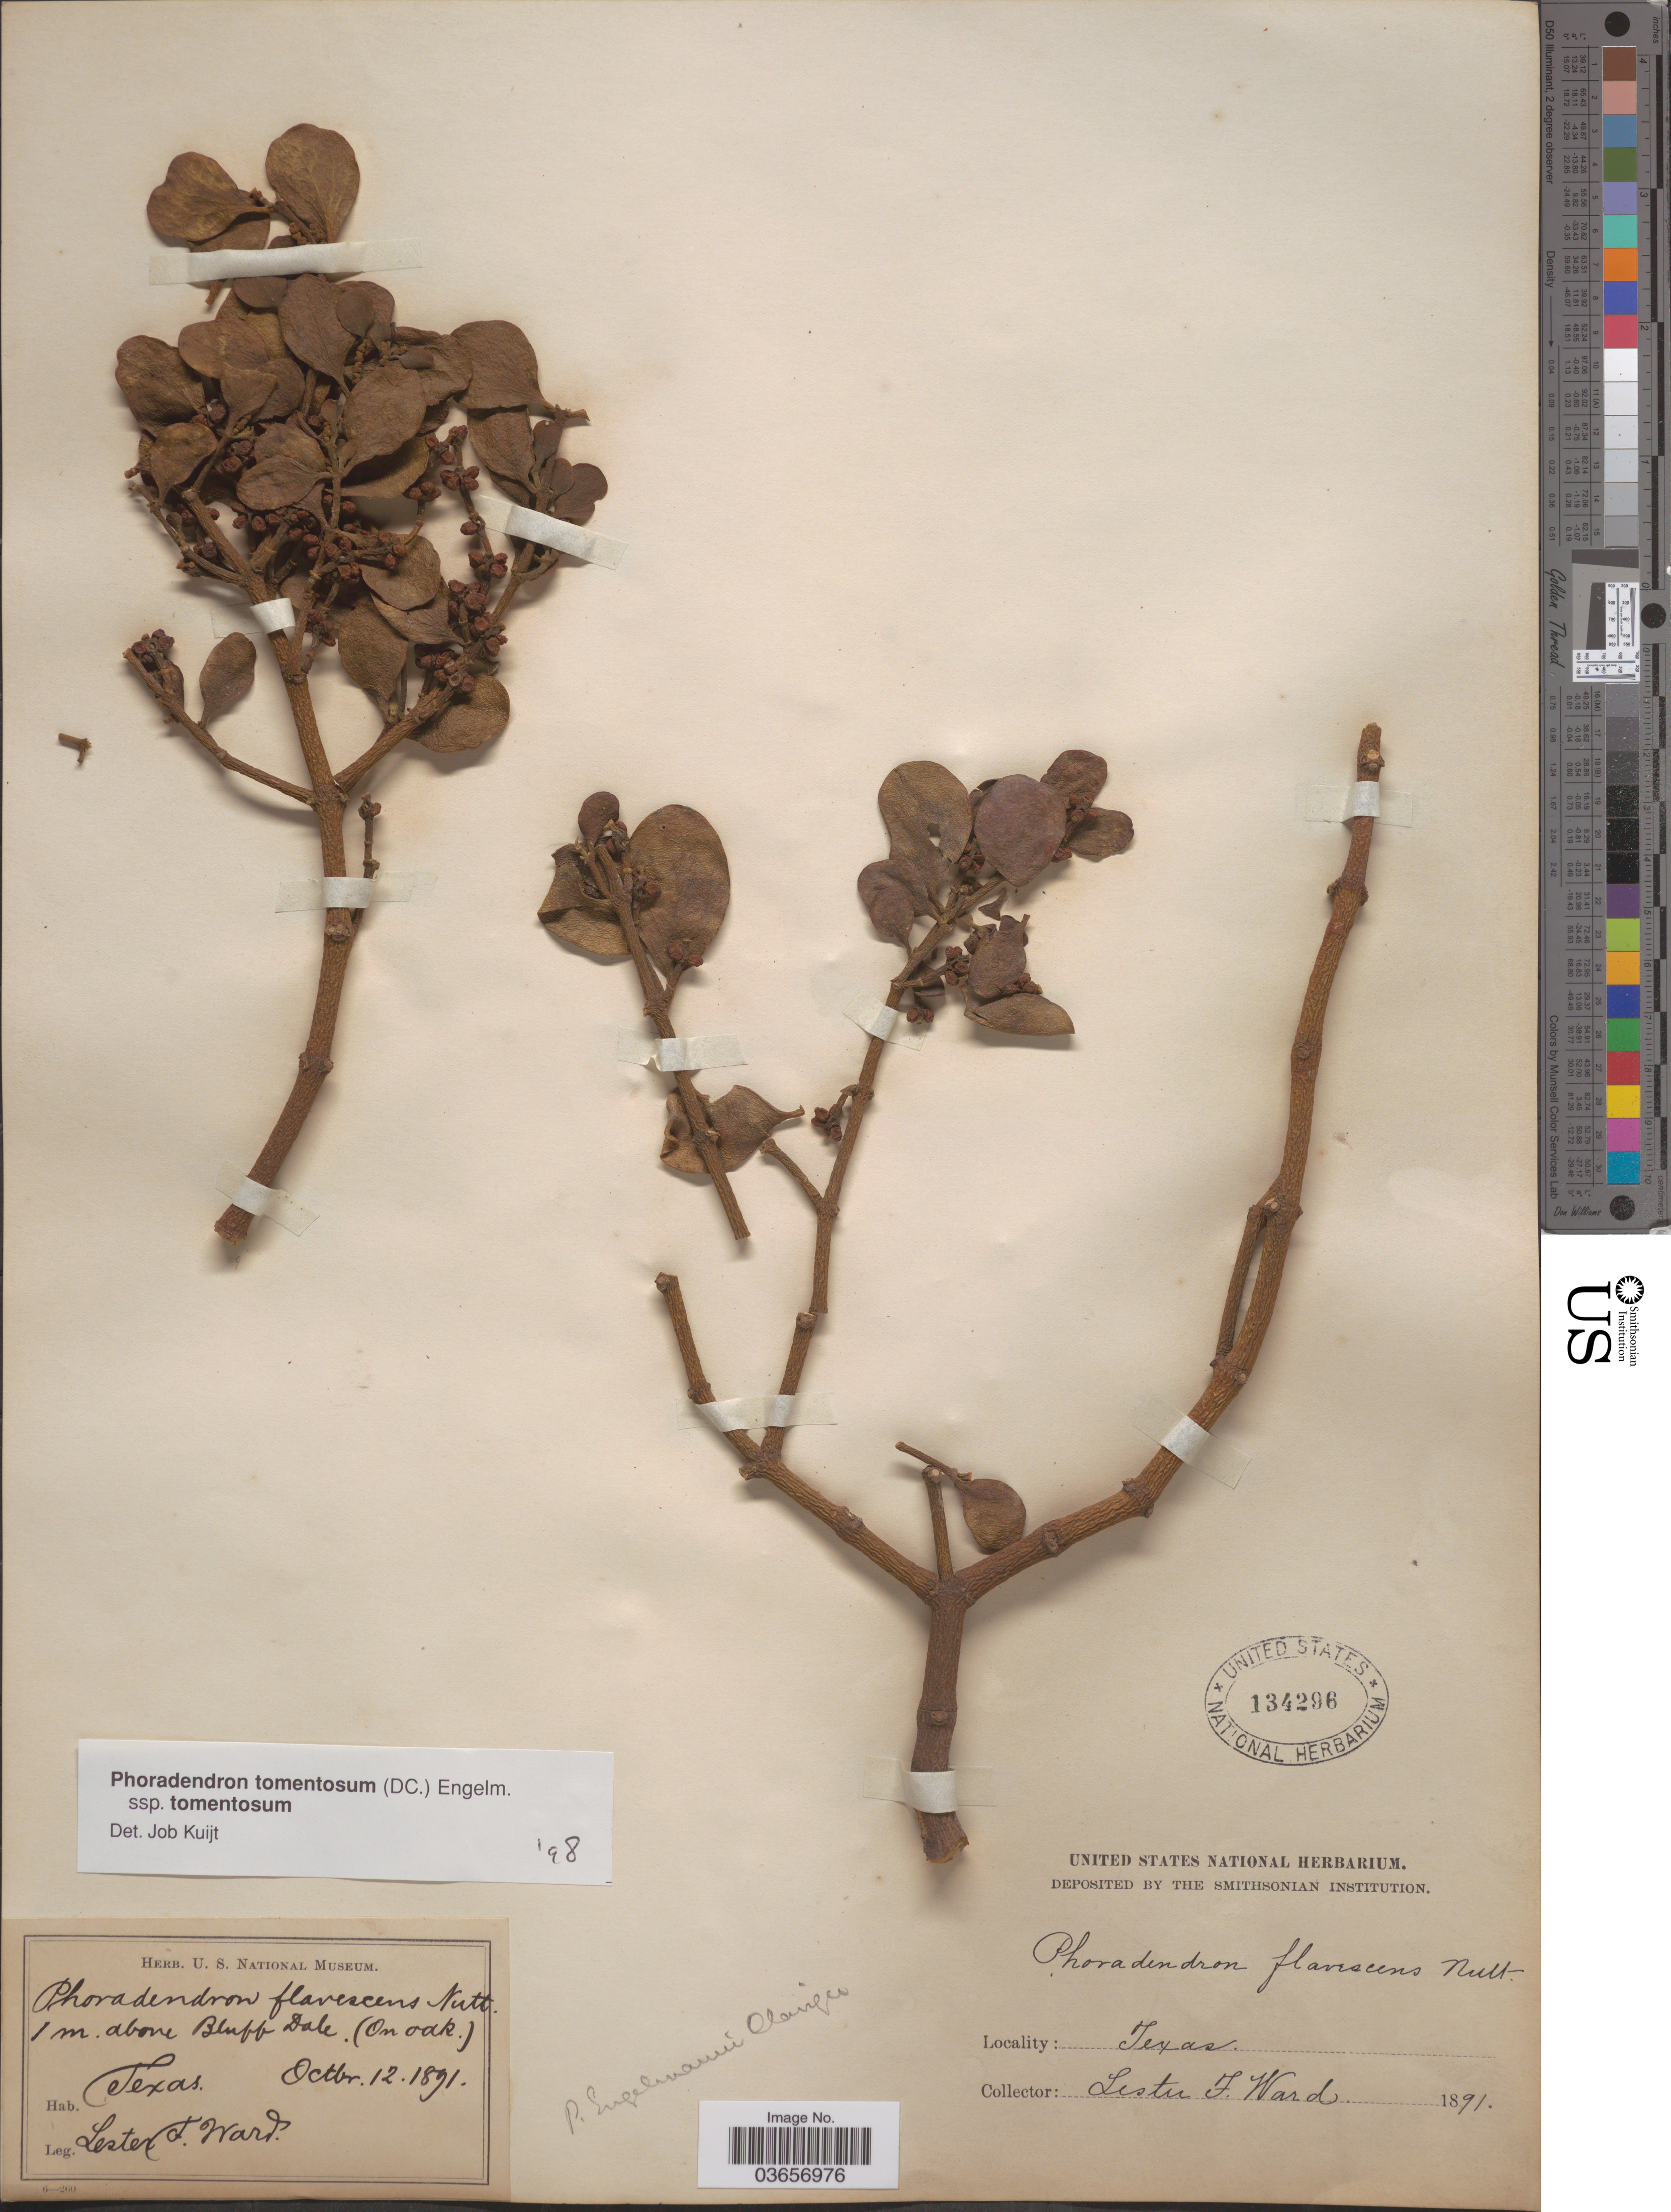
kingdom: Plantae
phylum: Tracheophyta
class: Magnoliopsida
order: Santalales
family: Viscaceae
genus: Phoradendron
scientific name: Phoradendron tomentosum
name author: DC.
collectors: L. F. Ward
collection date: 1891-10-12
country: United States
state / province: Texas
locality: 1 m. above Bluff Dale. (On oak.)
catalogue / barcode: US 134296